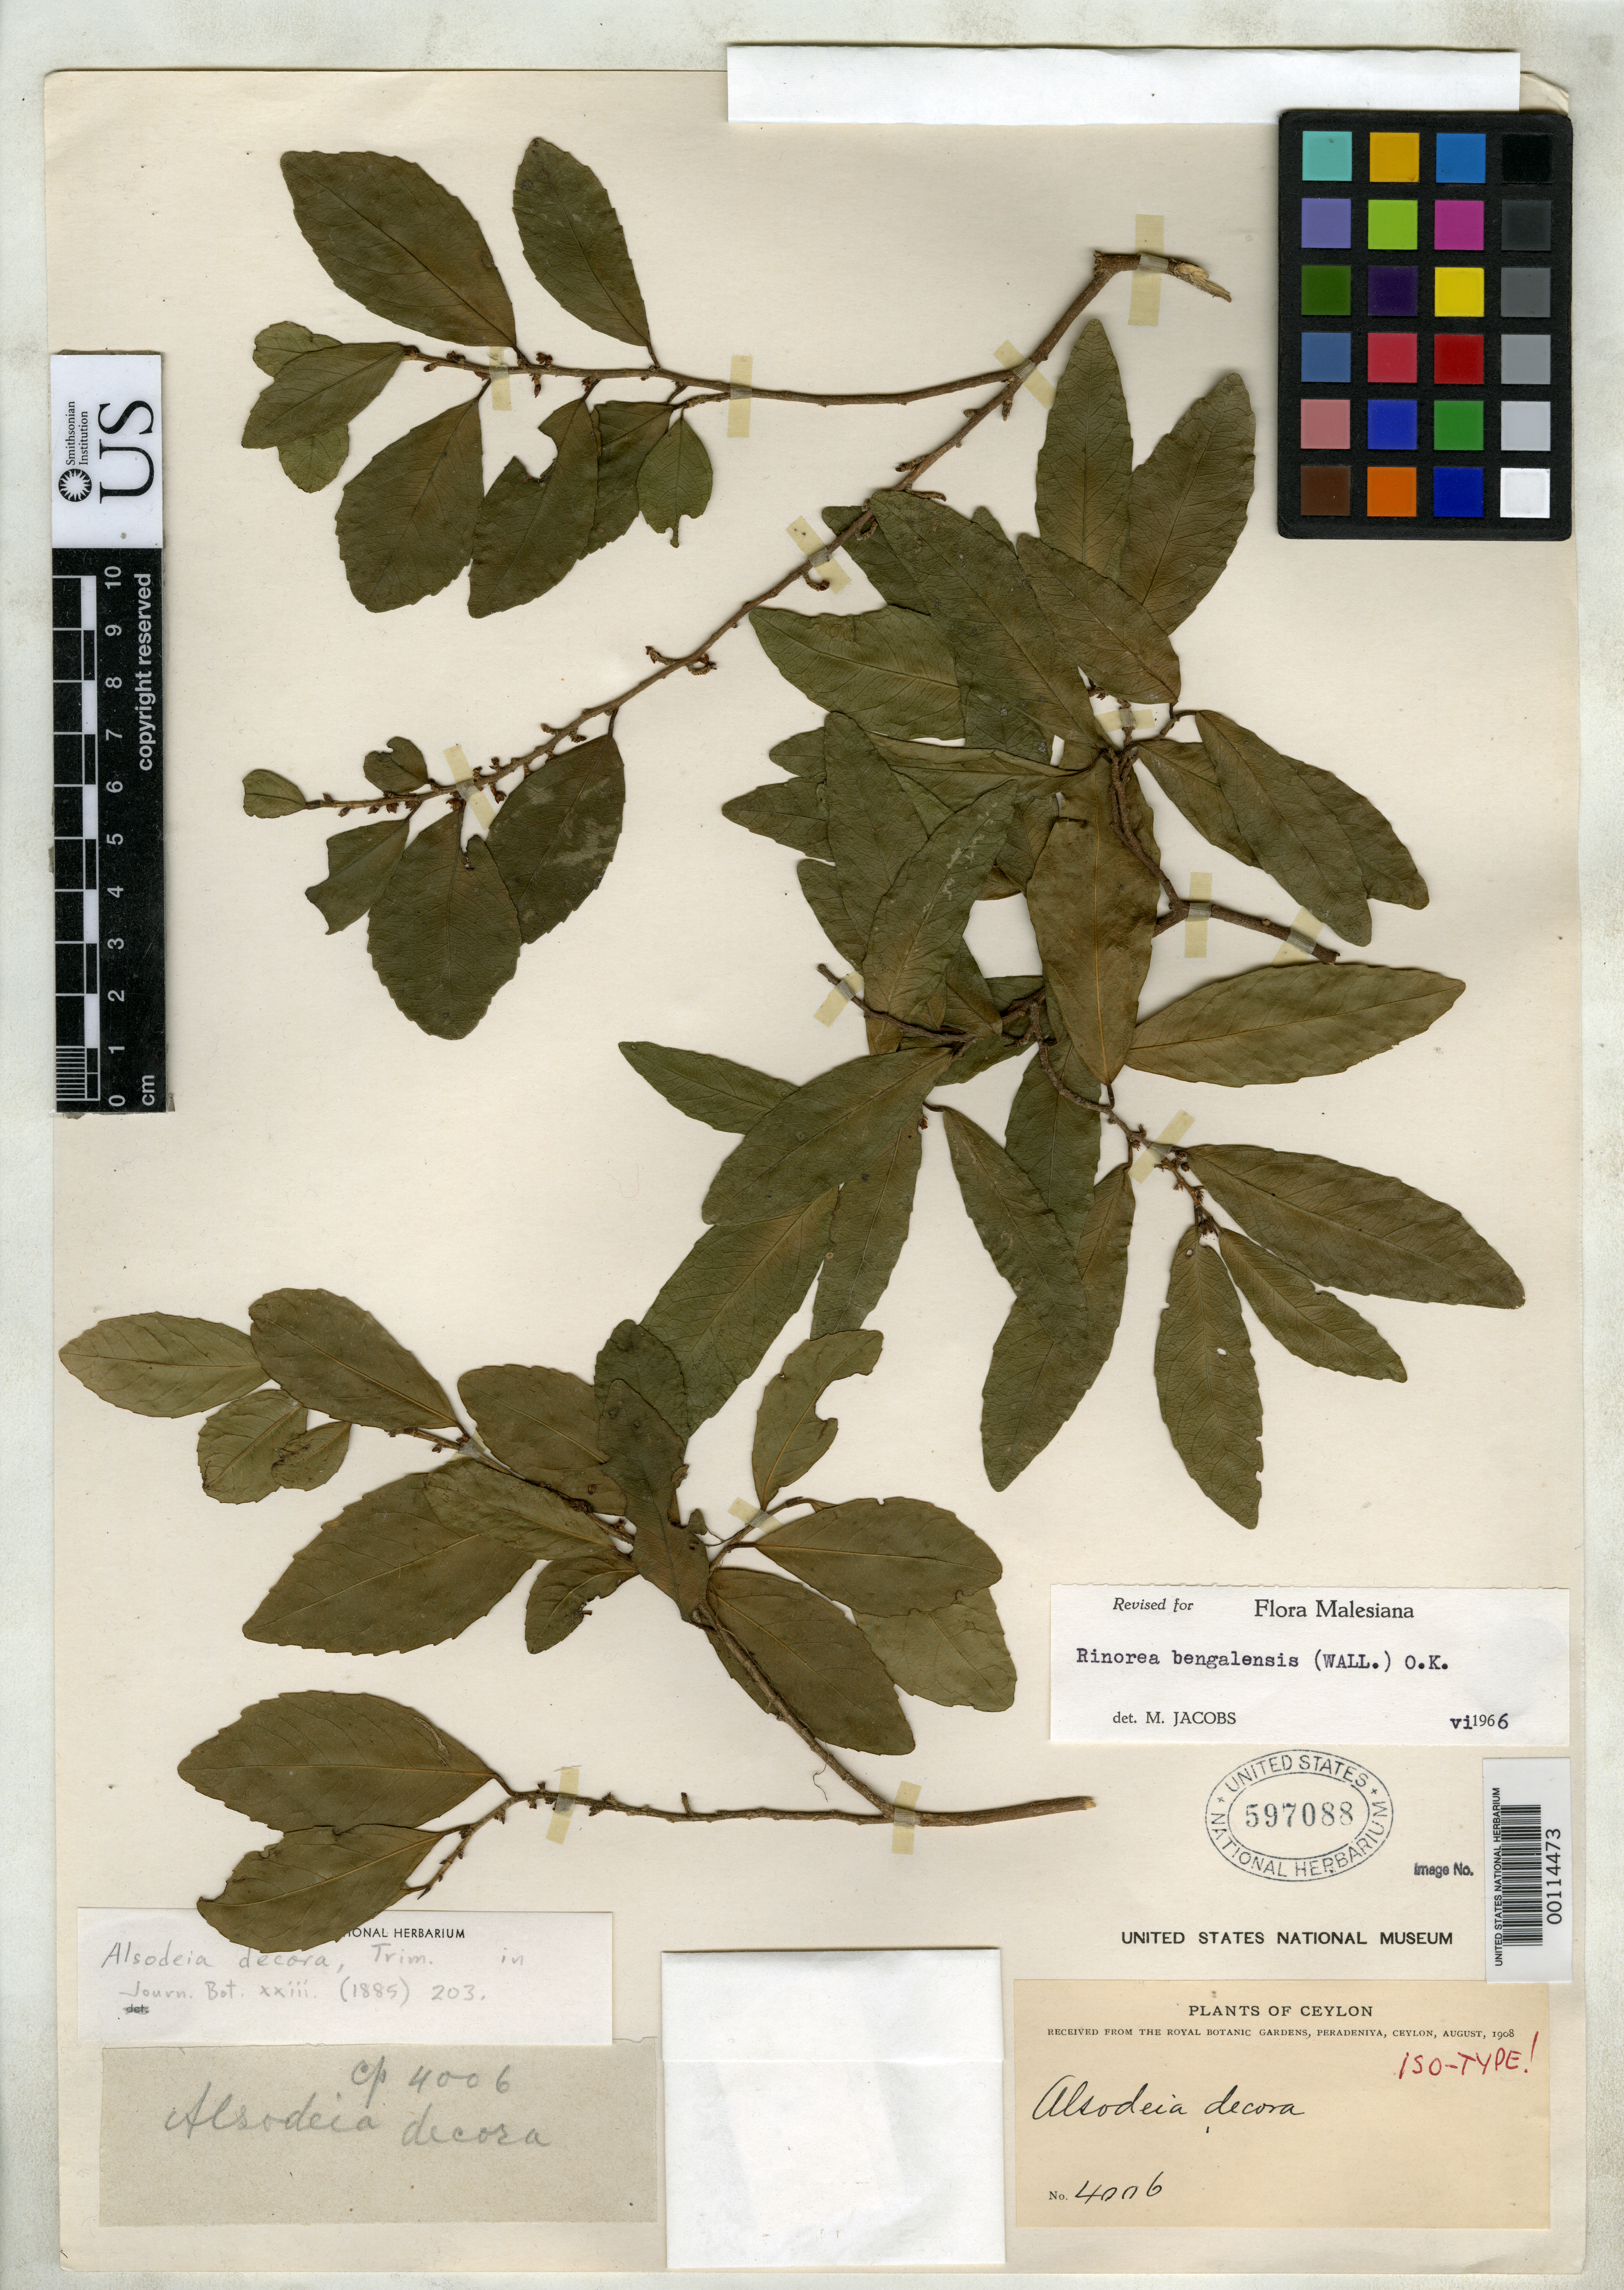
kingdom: Plantae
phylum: Tracheophyta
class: Magnoliopsida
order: Malpighiales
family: Violaceae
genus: Alsodeia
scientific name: Alsodeia decora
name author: Trimen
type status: Type Collection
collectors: G. H. K. Thwaites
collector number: C.P. 4006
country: Sri Lanka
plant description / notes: Protologue, "Hab. Near Great Western Hill, Hewahette, Cent. Province, 1868. (C.P. 4006 in Herb. Perad." Specimen annotated as isolectotype by J.M. DeMuria, 2018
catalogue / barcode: US 597088